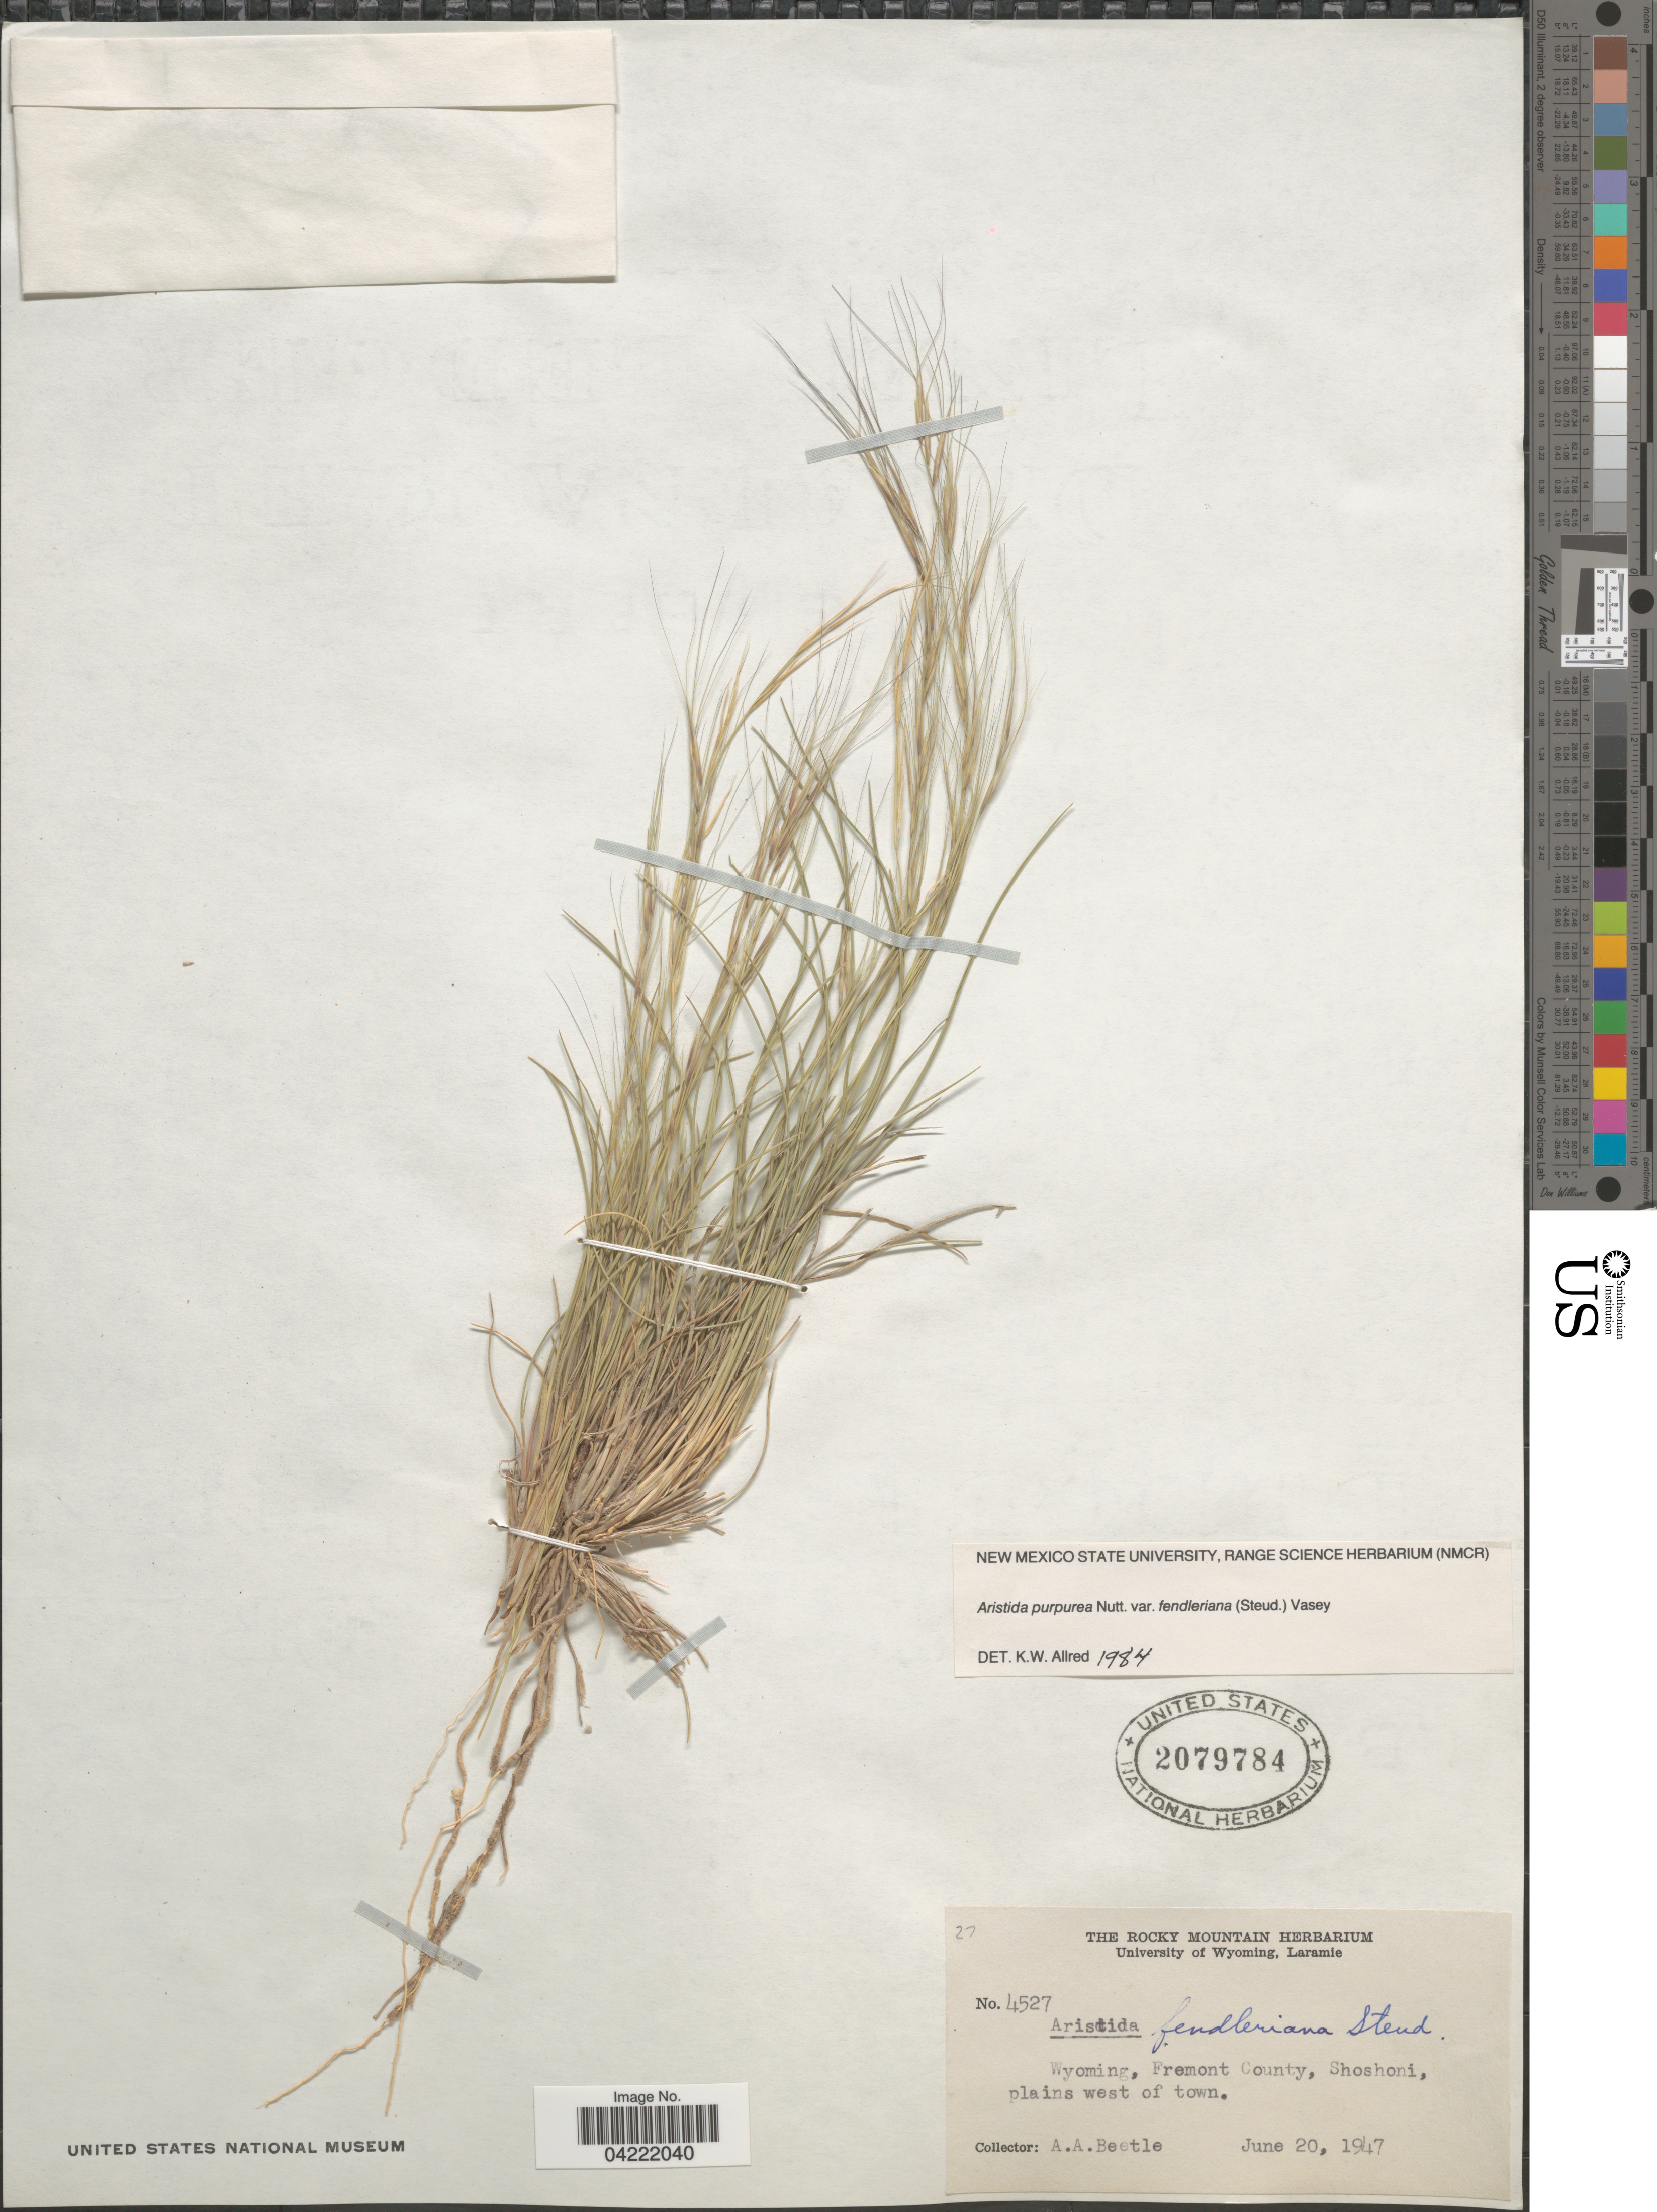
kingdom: Plantae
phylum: Tracheophyta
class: Liliopsida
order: Poales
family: Poaceae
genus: Aristida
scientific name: Aristida purpurea var. fendleriana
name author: (Steud.) Vasey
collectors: A. A. Beetle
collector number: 4527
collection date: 1947-06-20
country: United States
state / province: Wyoming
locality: Fremont County, Shoshoni, plains west of town.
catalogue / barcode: US 2079784